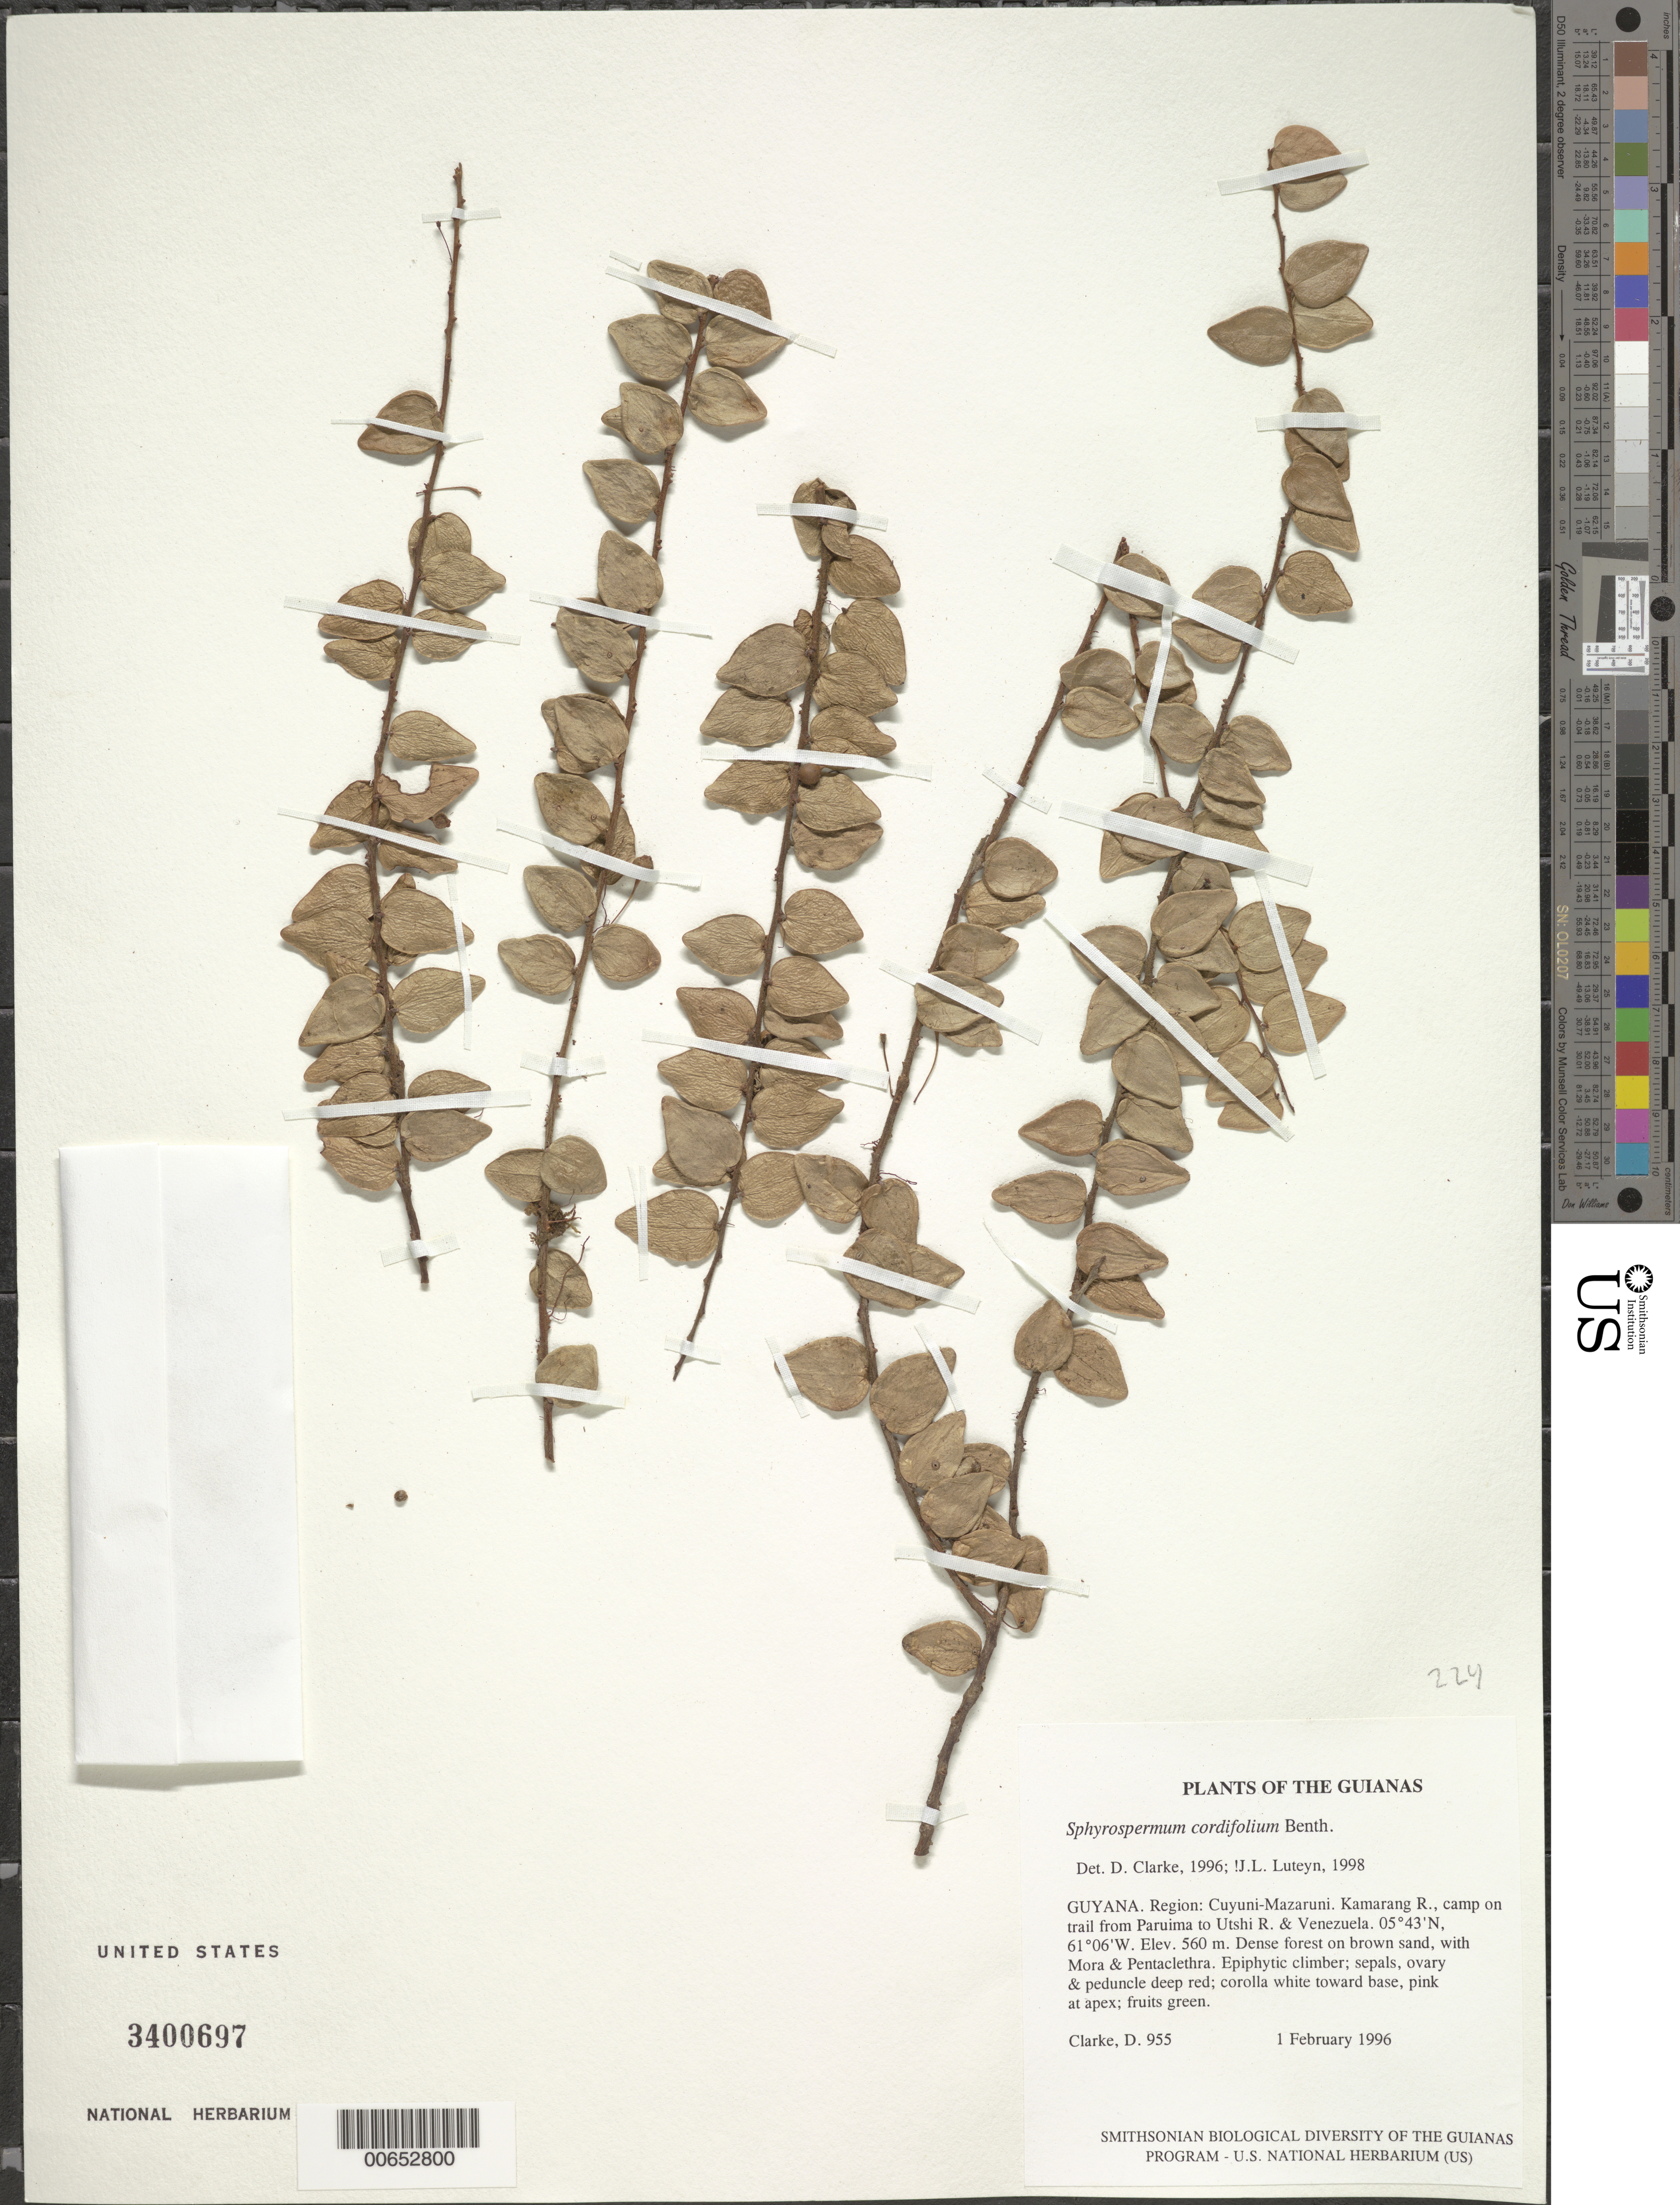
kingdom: Plantae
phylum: Tracheophyta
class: Magnoliopsida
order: Ericales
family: Ericaceae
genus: Sphyrospermum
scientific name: Sphyrospermum cordifolium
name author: Benth.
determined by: Luteyn, J. L.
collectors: H. D. Clarke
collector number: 955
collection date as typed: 1 February 1996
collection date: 1996-02-01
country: Guyana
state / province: Cuyuni-Mazaruni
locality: Kamarang R., camp on trail from Paruima to Utshi R. & Venezuela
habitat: Dense forest on brown sand, with Mora & Pentaclethra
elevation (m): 560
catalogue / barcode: US 3400697